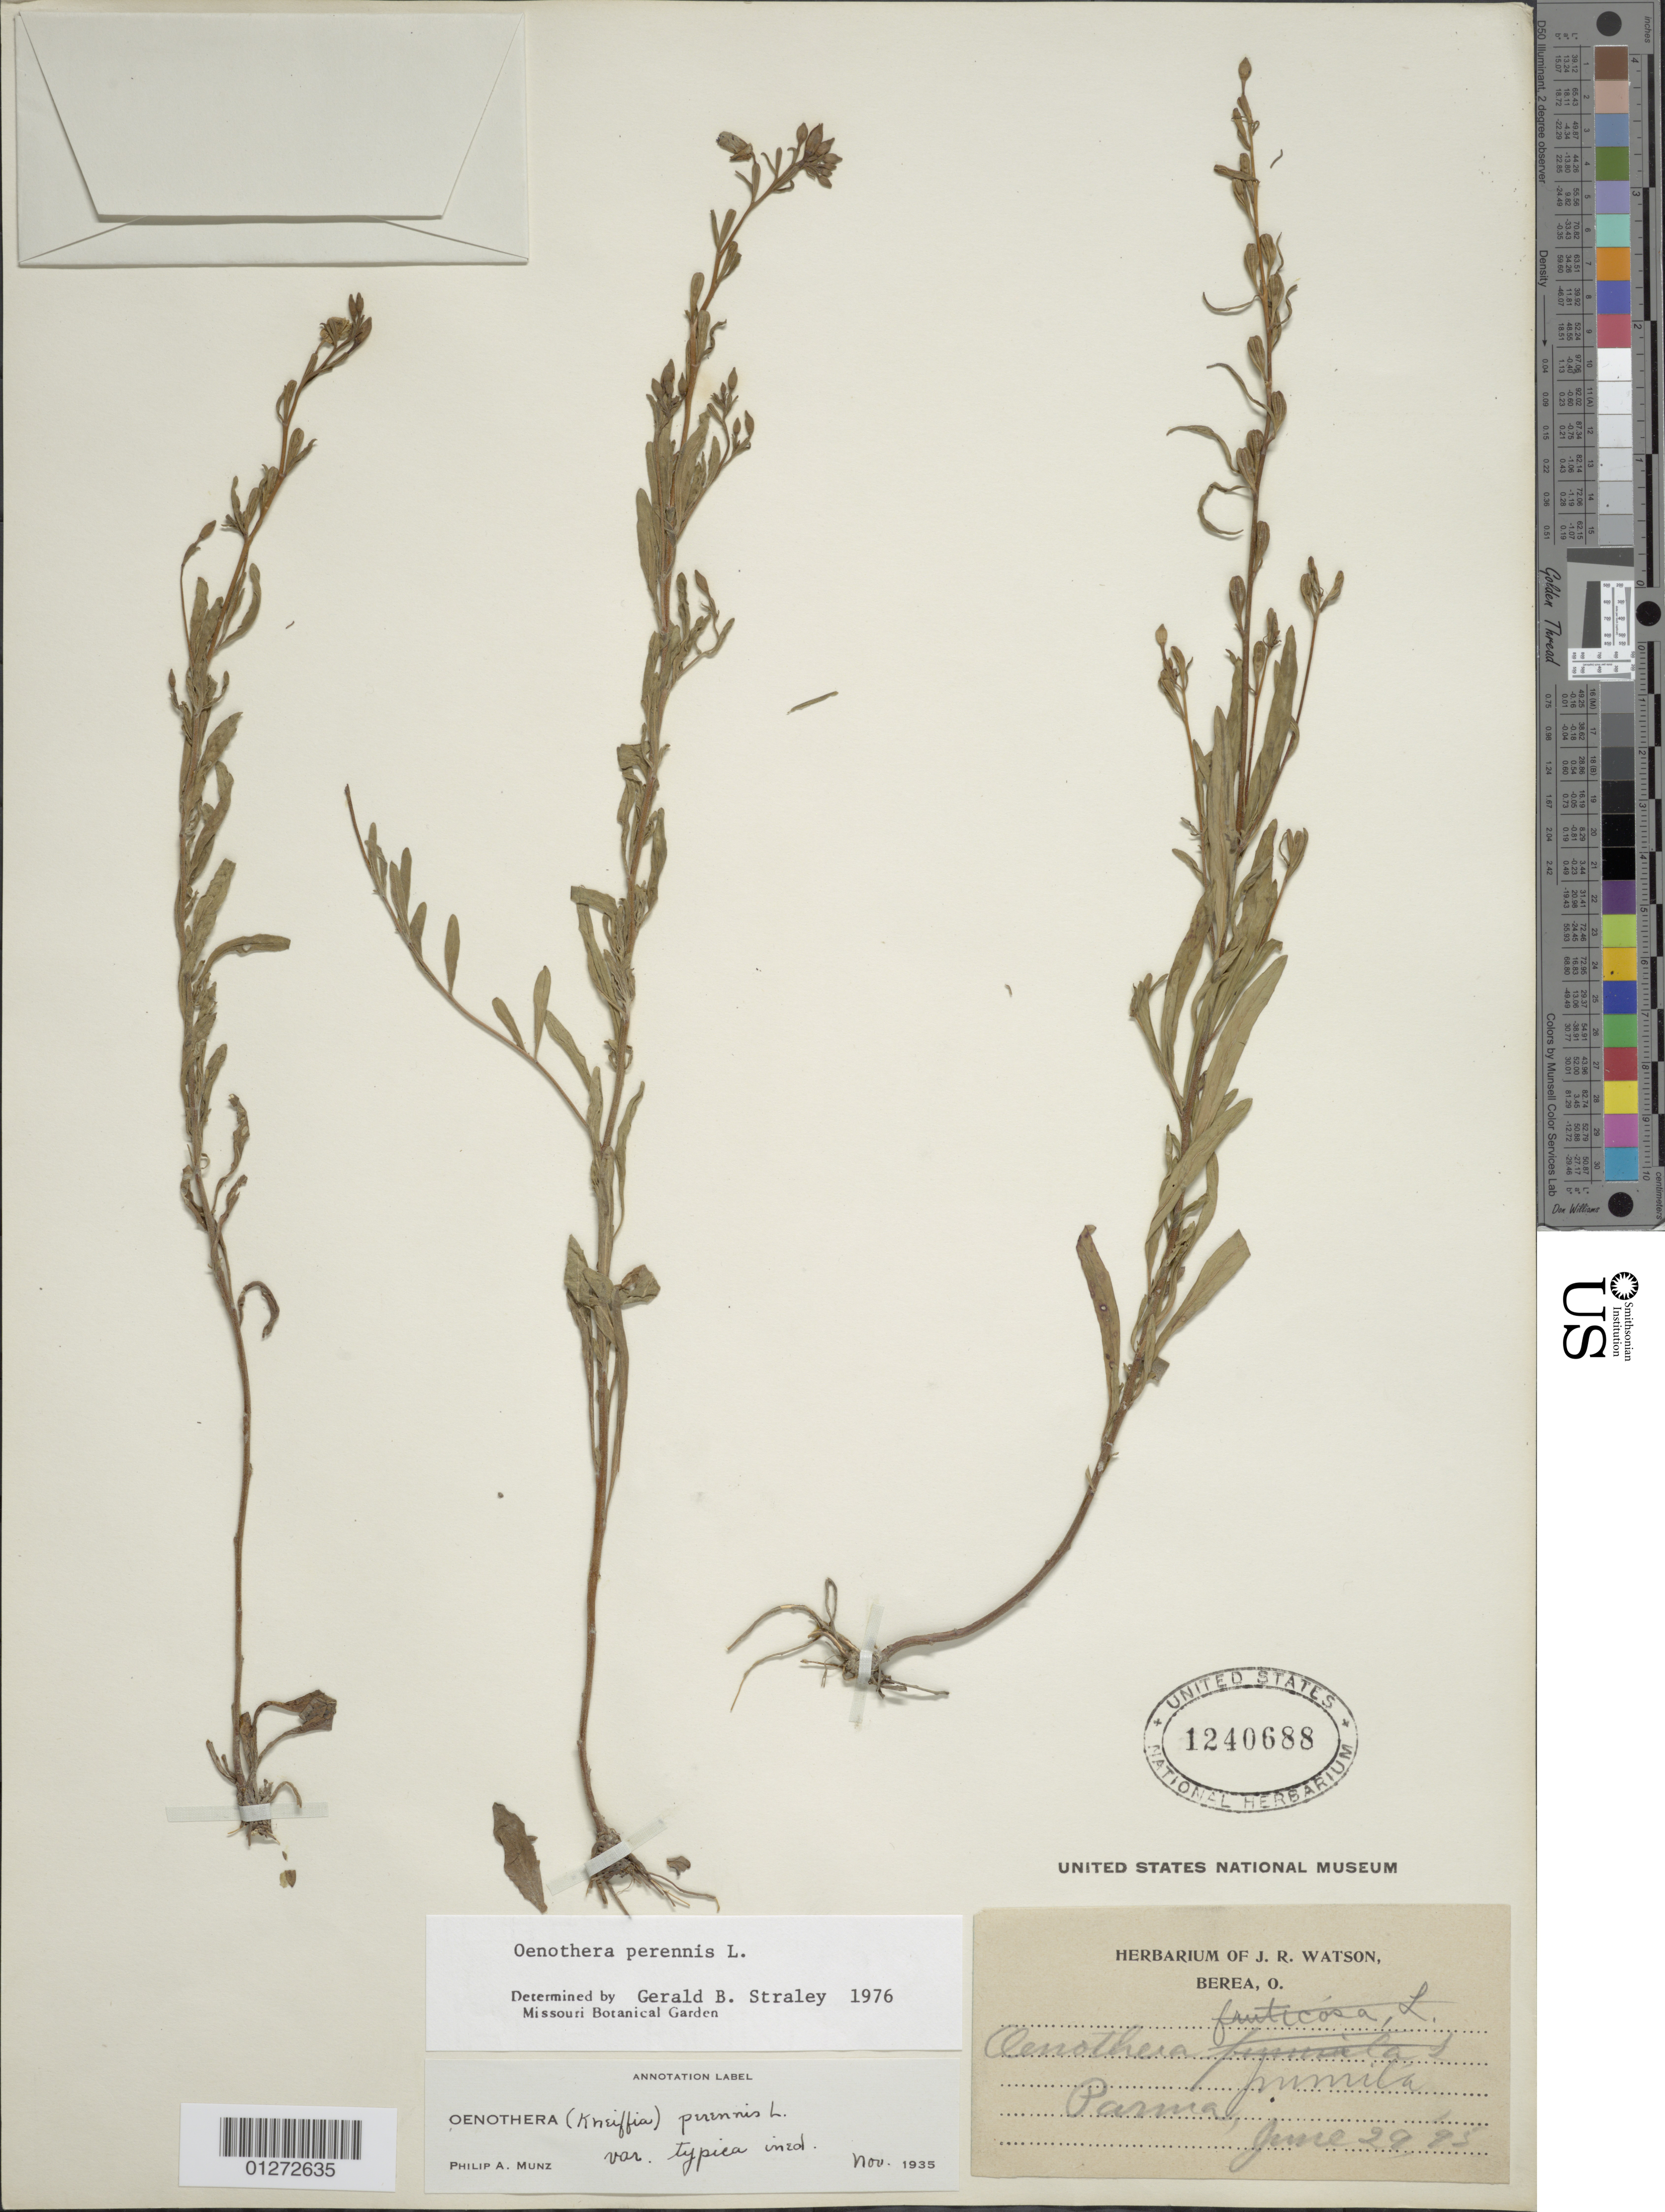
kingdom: Plantae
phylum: Tracheophyta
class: Magnoliopsida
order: Myrtales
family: Onagraceae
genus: Oenothera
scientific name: Oenothera perennis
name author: L.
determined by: Straley, G. B.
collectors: J. R. Watson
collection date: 1895-06-29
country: United States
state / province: Ohio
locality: Parma.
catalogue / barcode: US 1240688